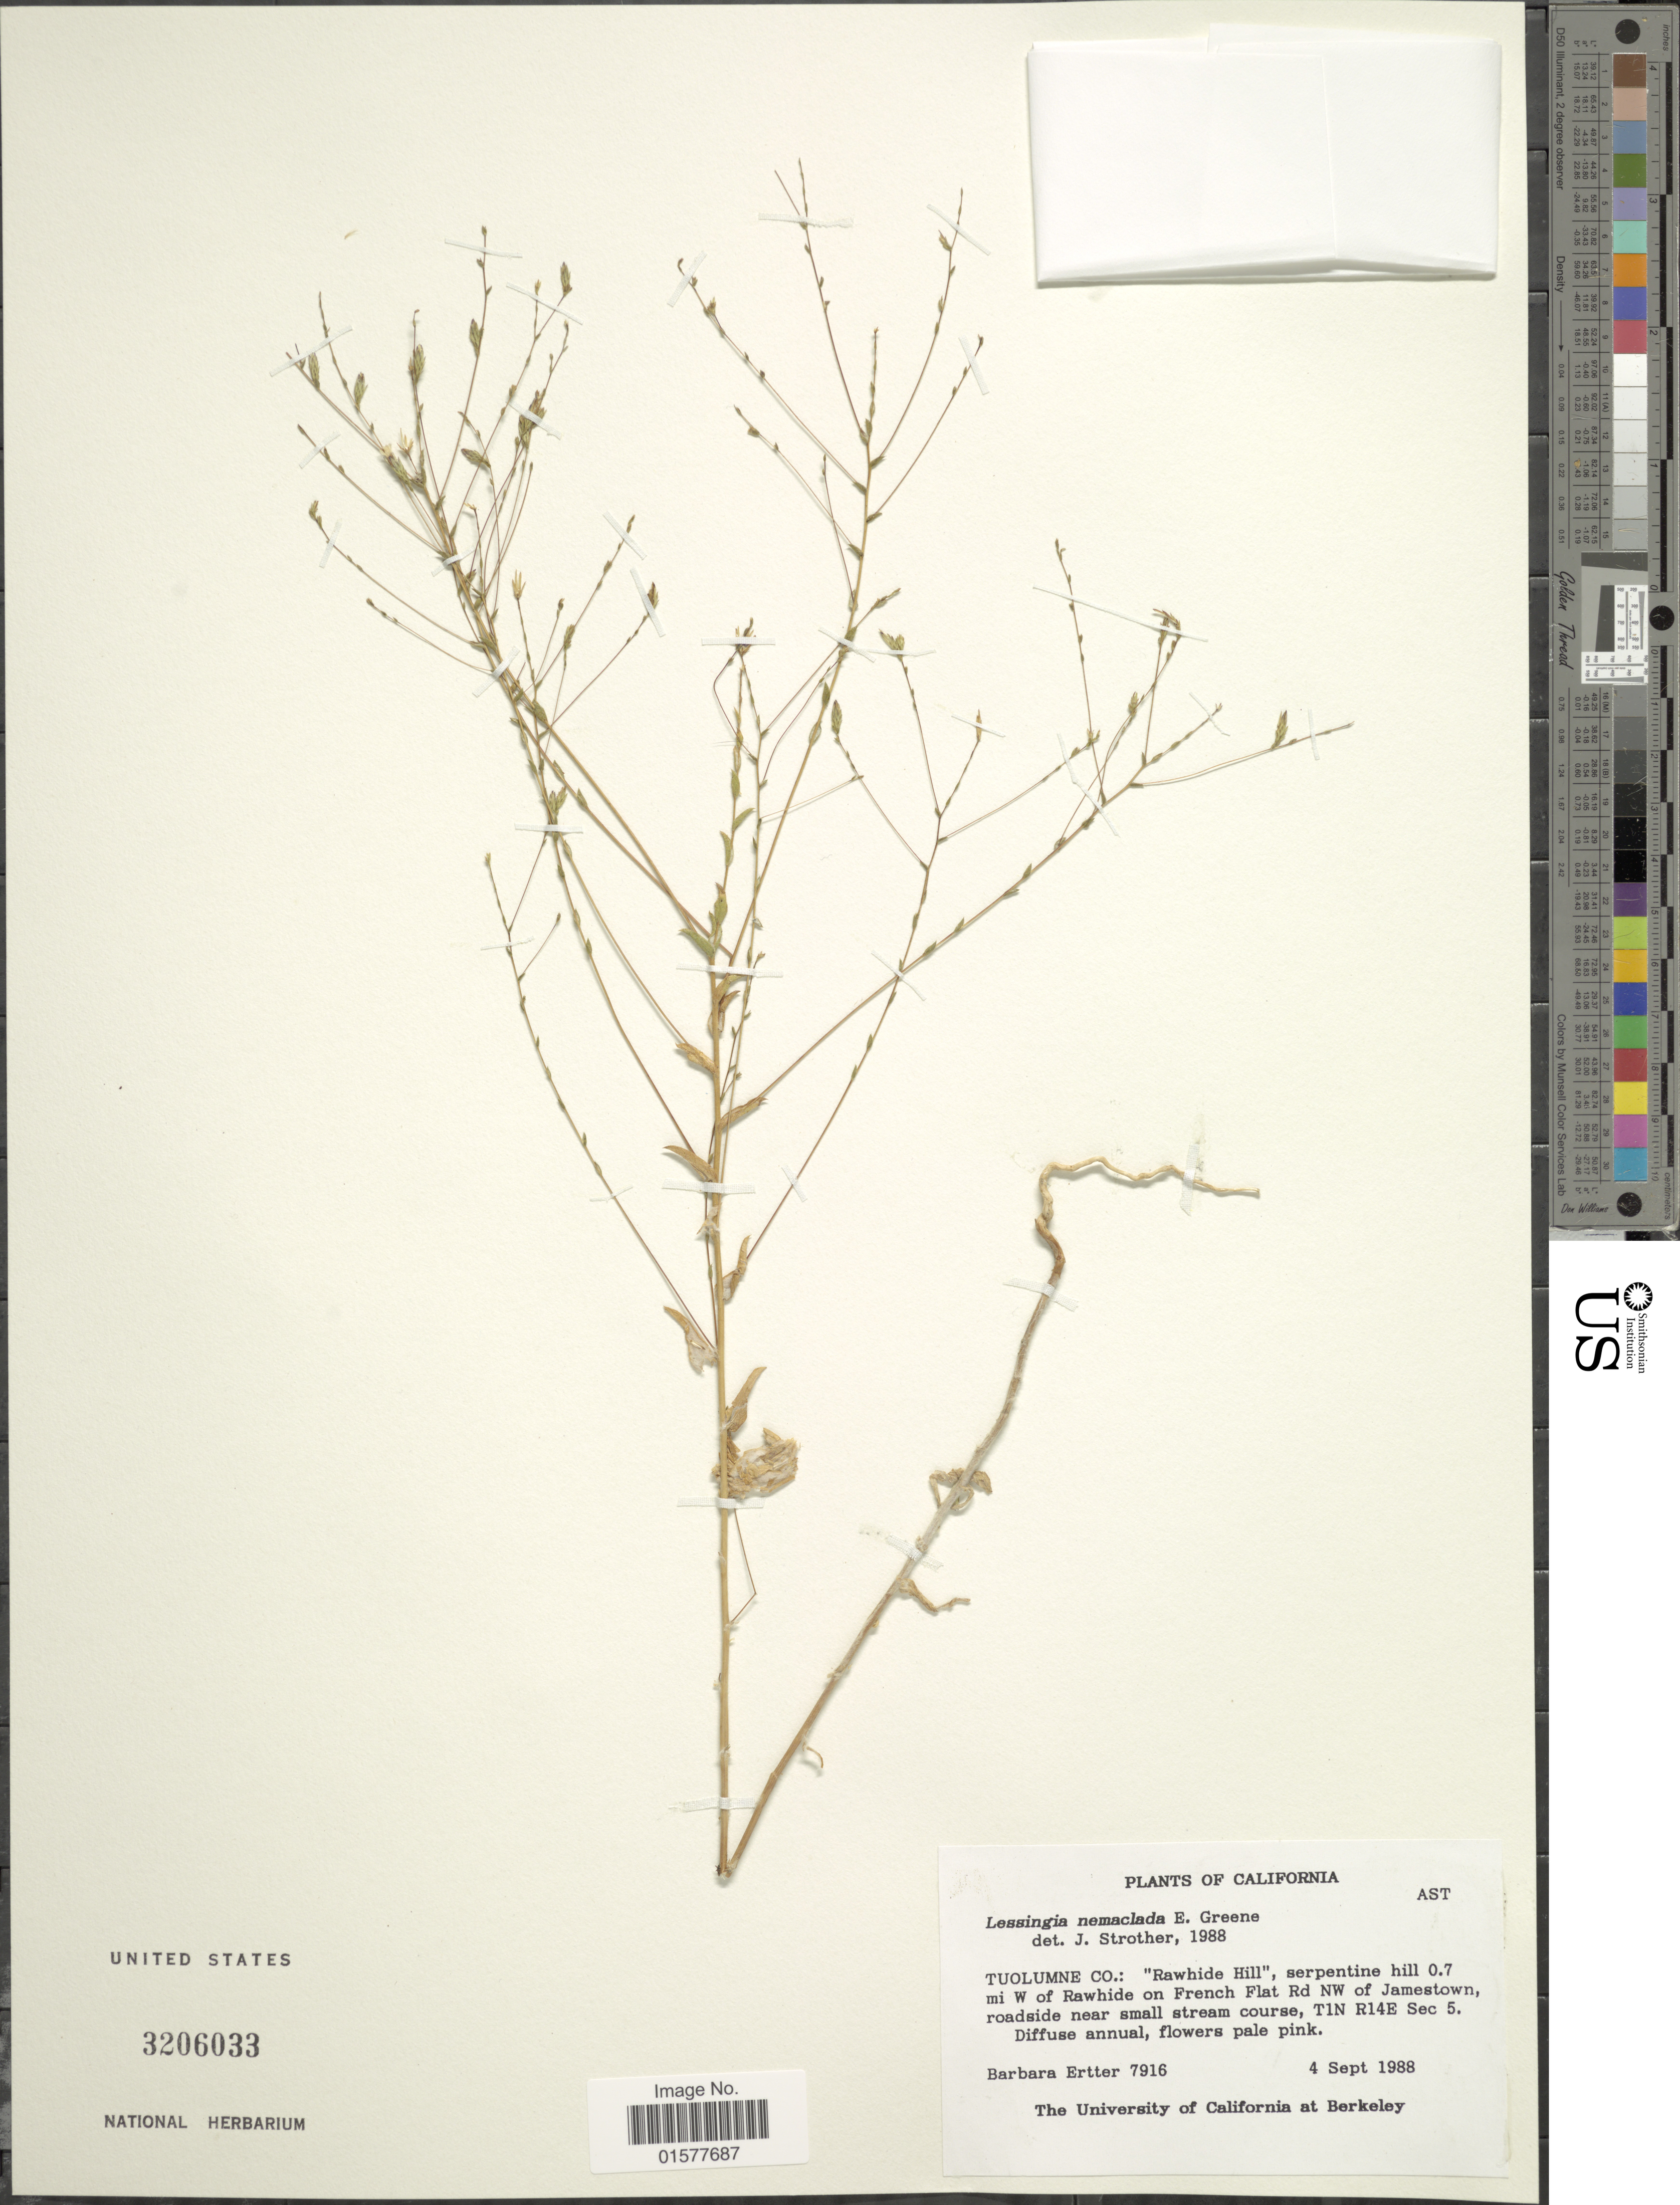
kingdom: Plantae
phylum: Tracheophyta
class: Magnoliopsida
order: Asterales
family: Asteraceae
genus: Lessingia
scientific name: Lessingia nemaclada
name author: Greene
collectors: B. Ertter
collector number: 7916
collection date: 1988-09-04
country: United States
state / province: California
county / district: Tuolumne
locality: Tuolumne Co;.: "Rawhide Hill", serpentine hill 0.7 mi W of Rawhide on French Flat Rd NW of Jamestown, roadside near small stream course, T1N R14E Sec. 5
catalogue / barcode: US 3206033